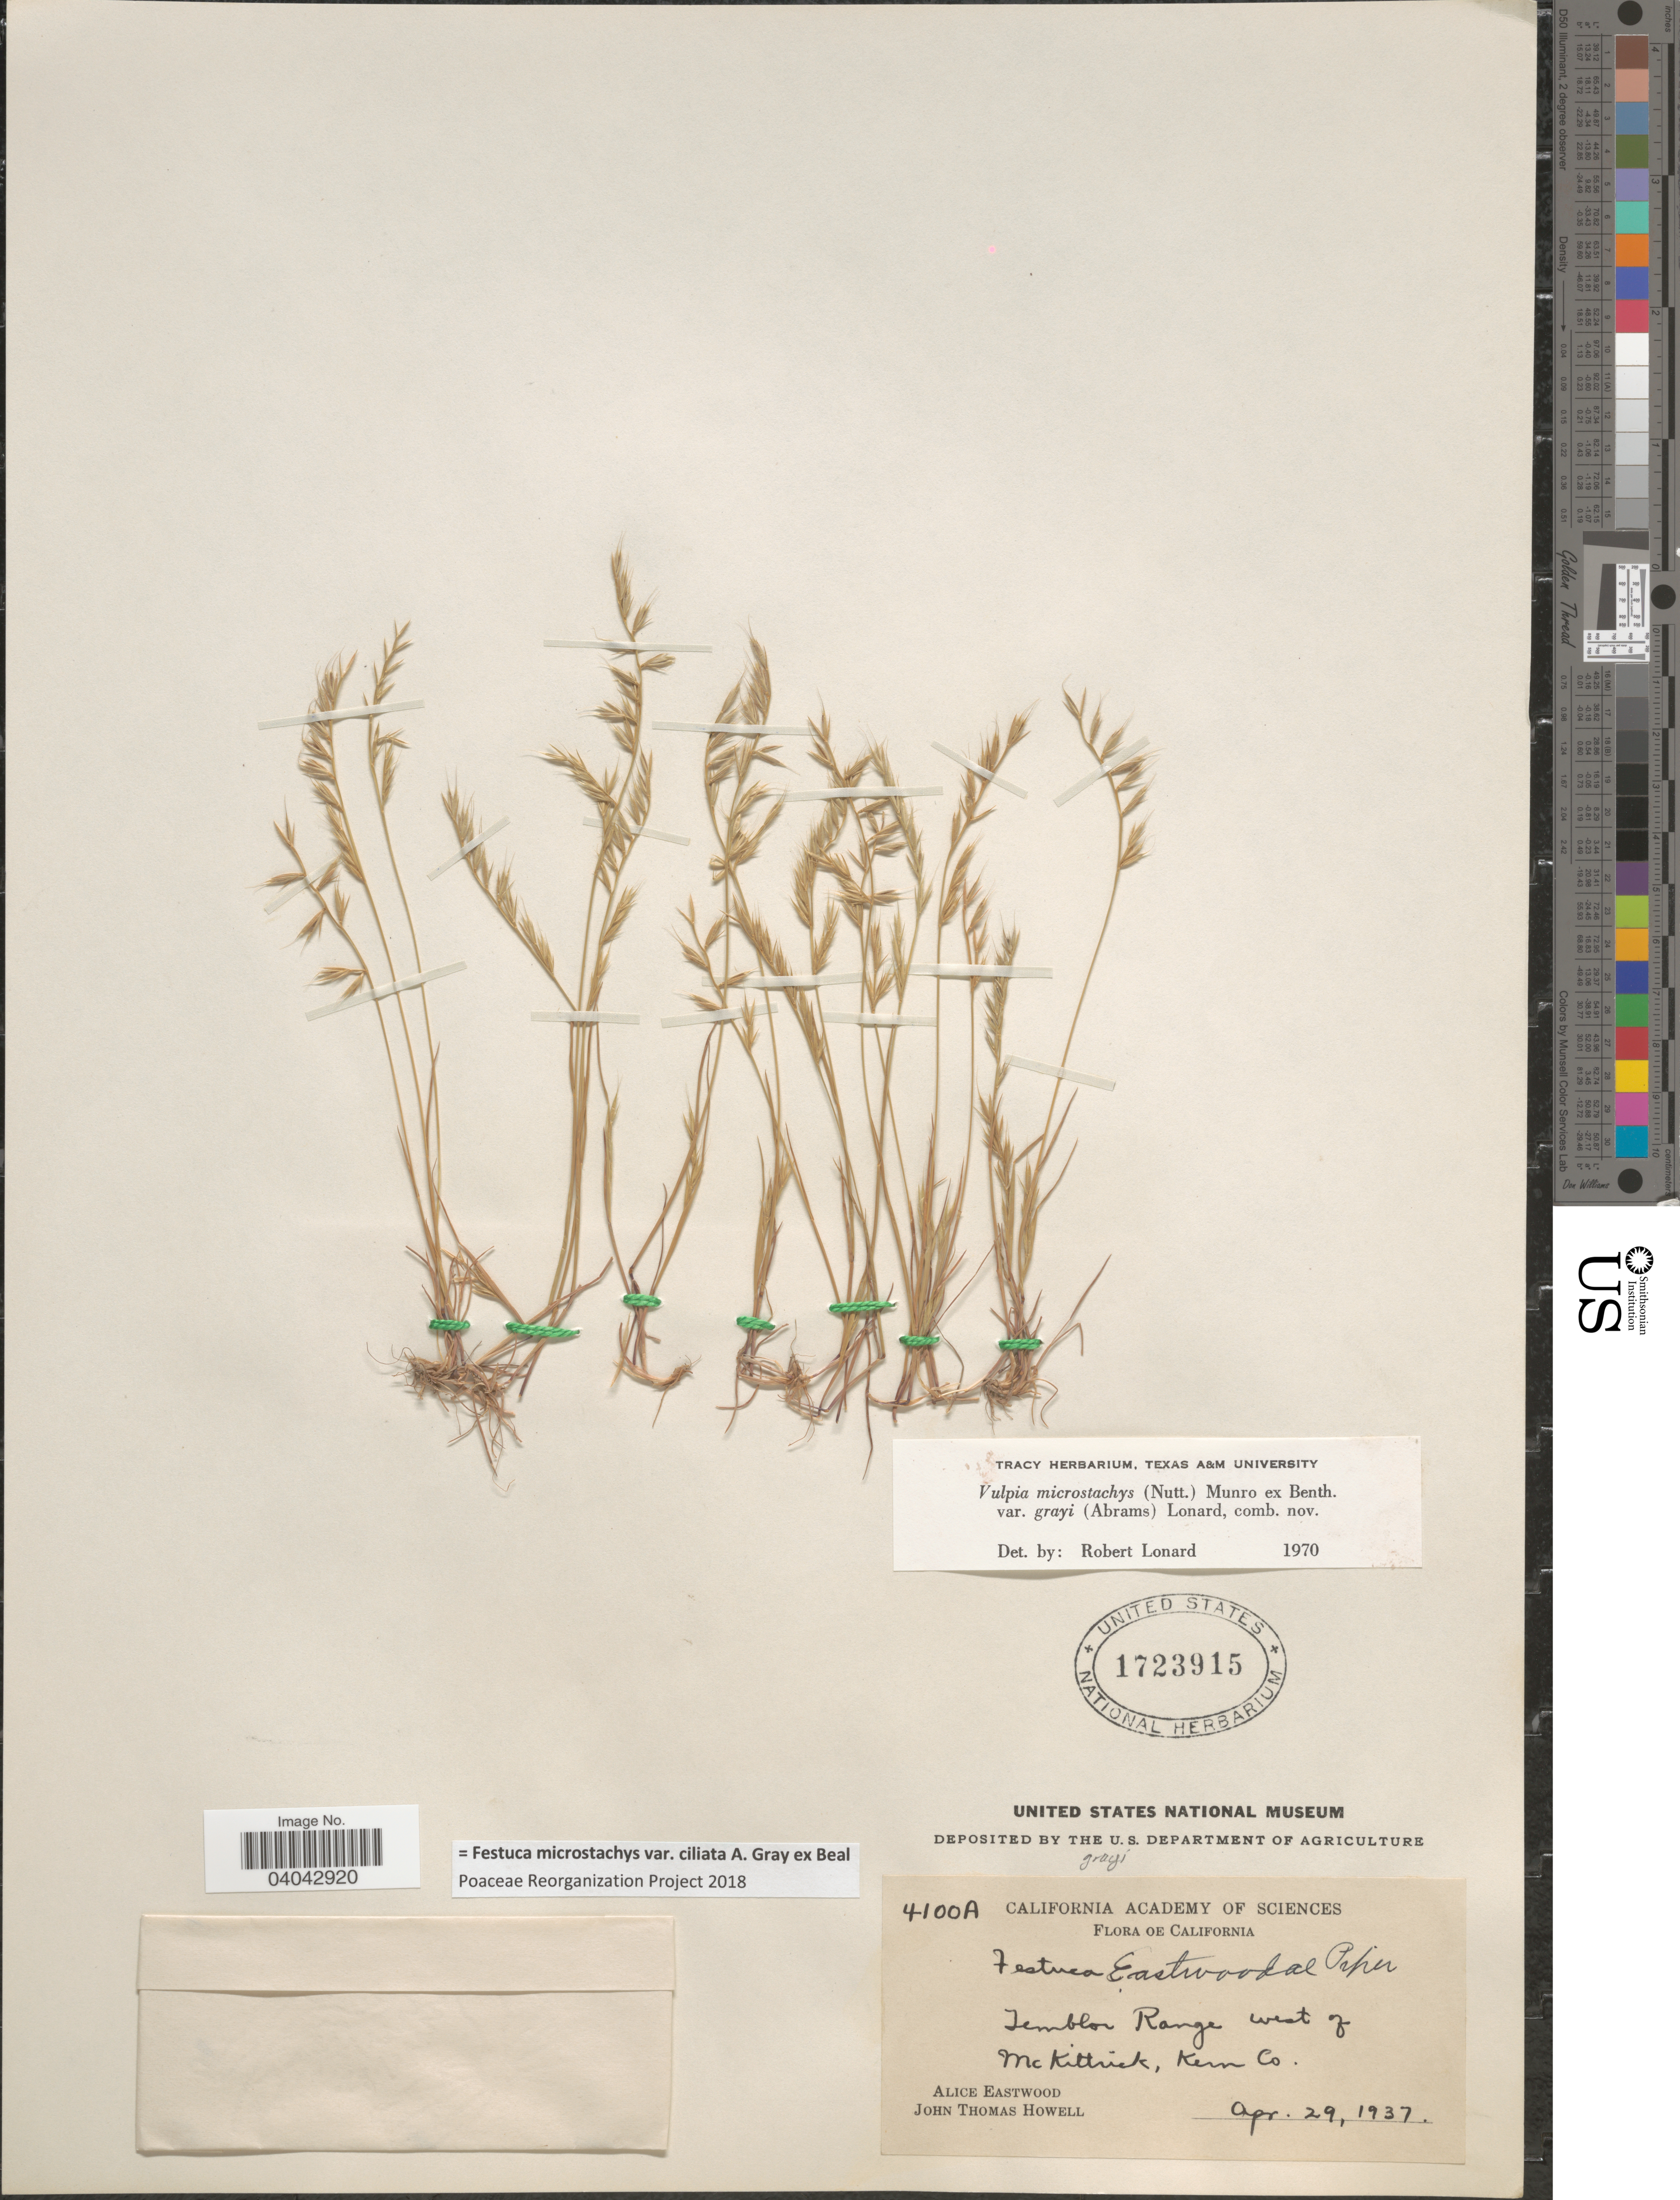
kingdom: Plantae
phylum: Tracheophyta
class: Liliopsida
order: Poales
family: Poaceae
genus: Festuca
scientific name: Festuca microstachys var. ciliata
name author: A. Gray ex W.J. Beal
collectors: A. Eastwood & J. T. Howell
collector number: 4100A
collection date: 1937-04-29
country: United States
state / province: California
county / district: Kern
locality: Temblor Range west of McKittrick, Kern Co.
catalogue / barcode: US 1723915